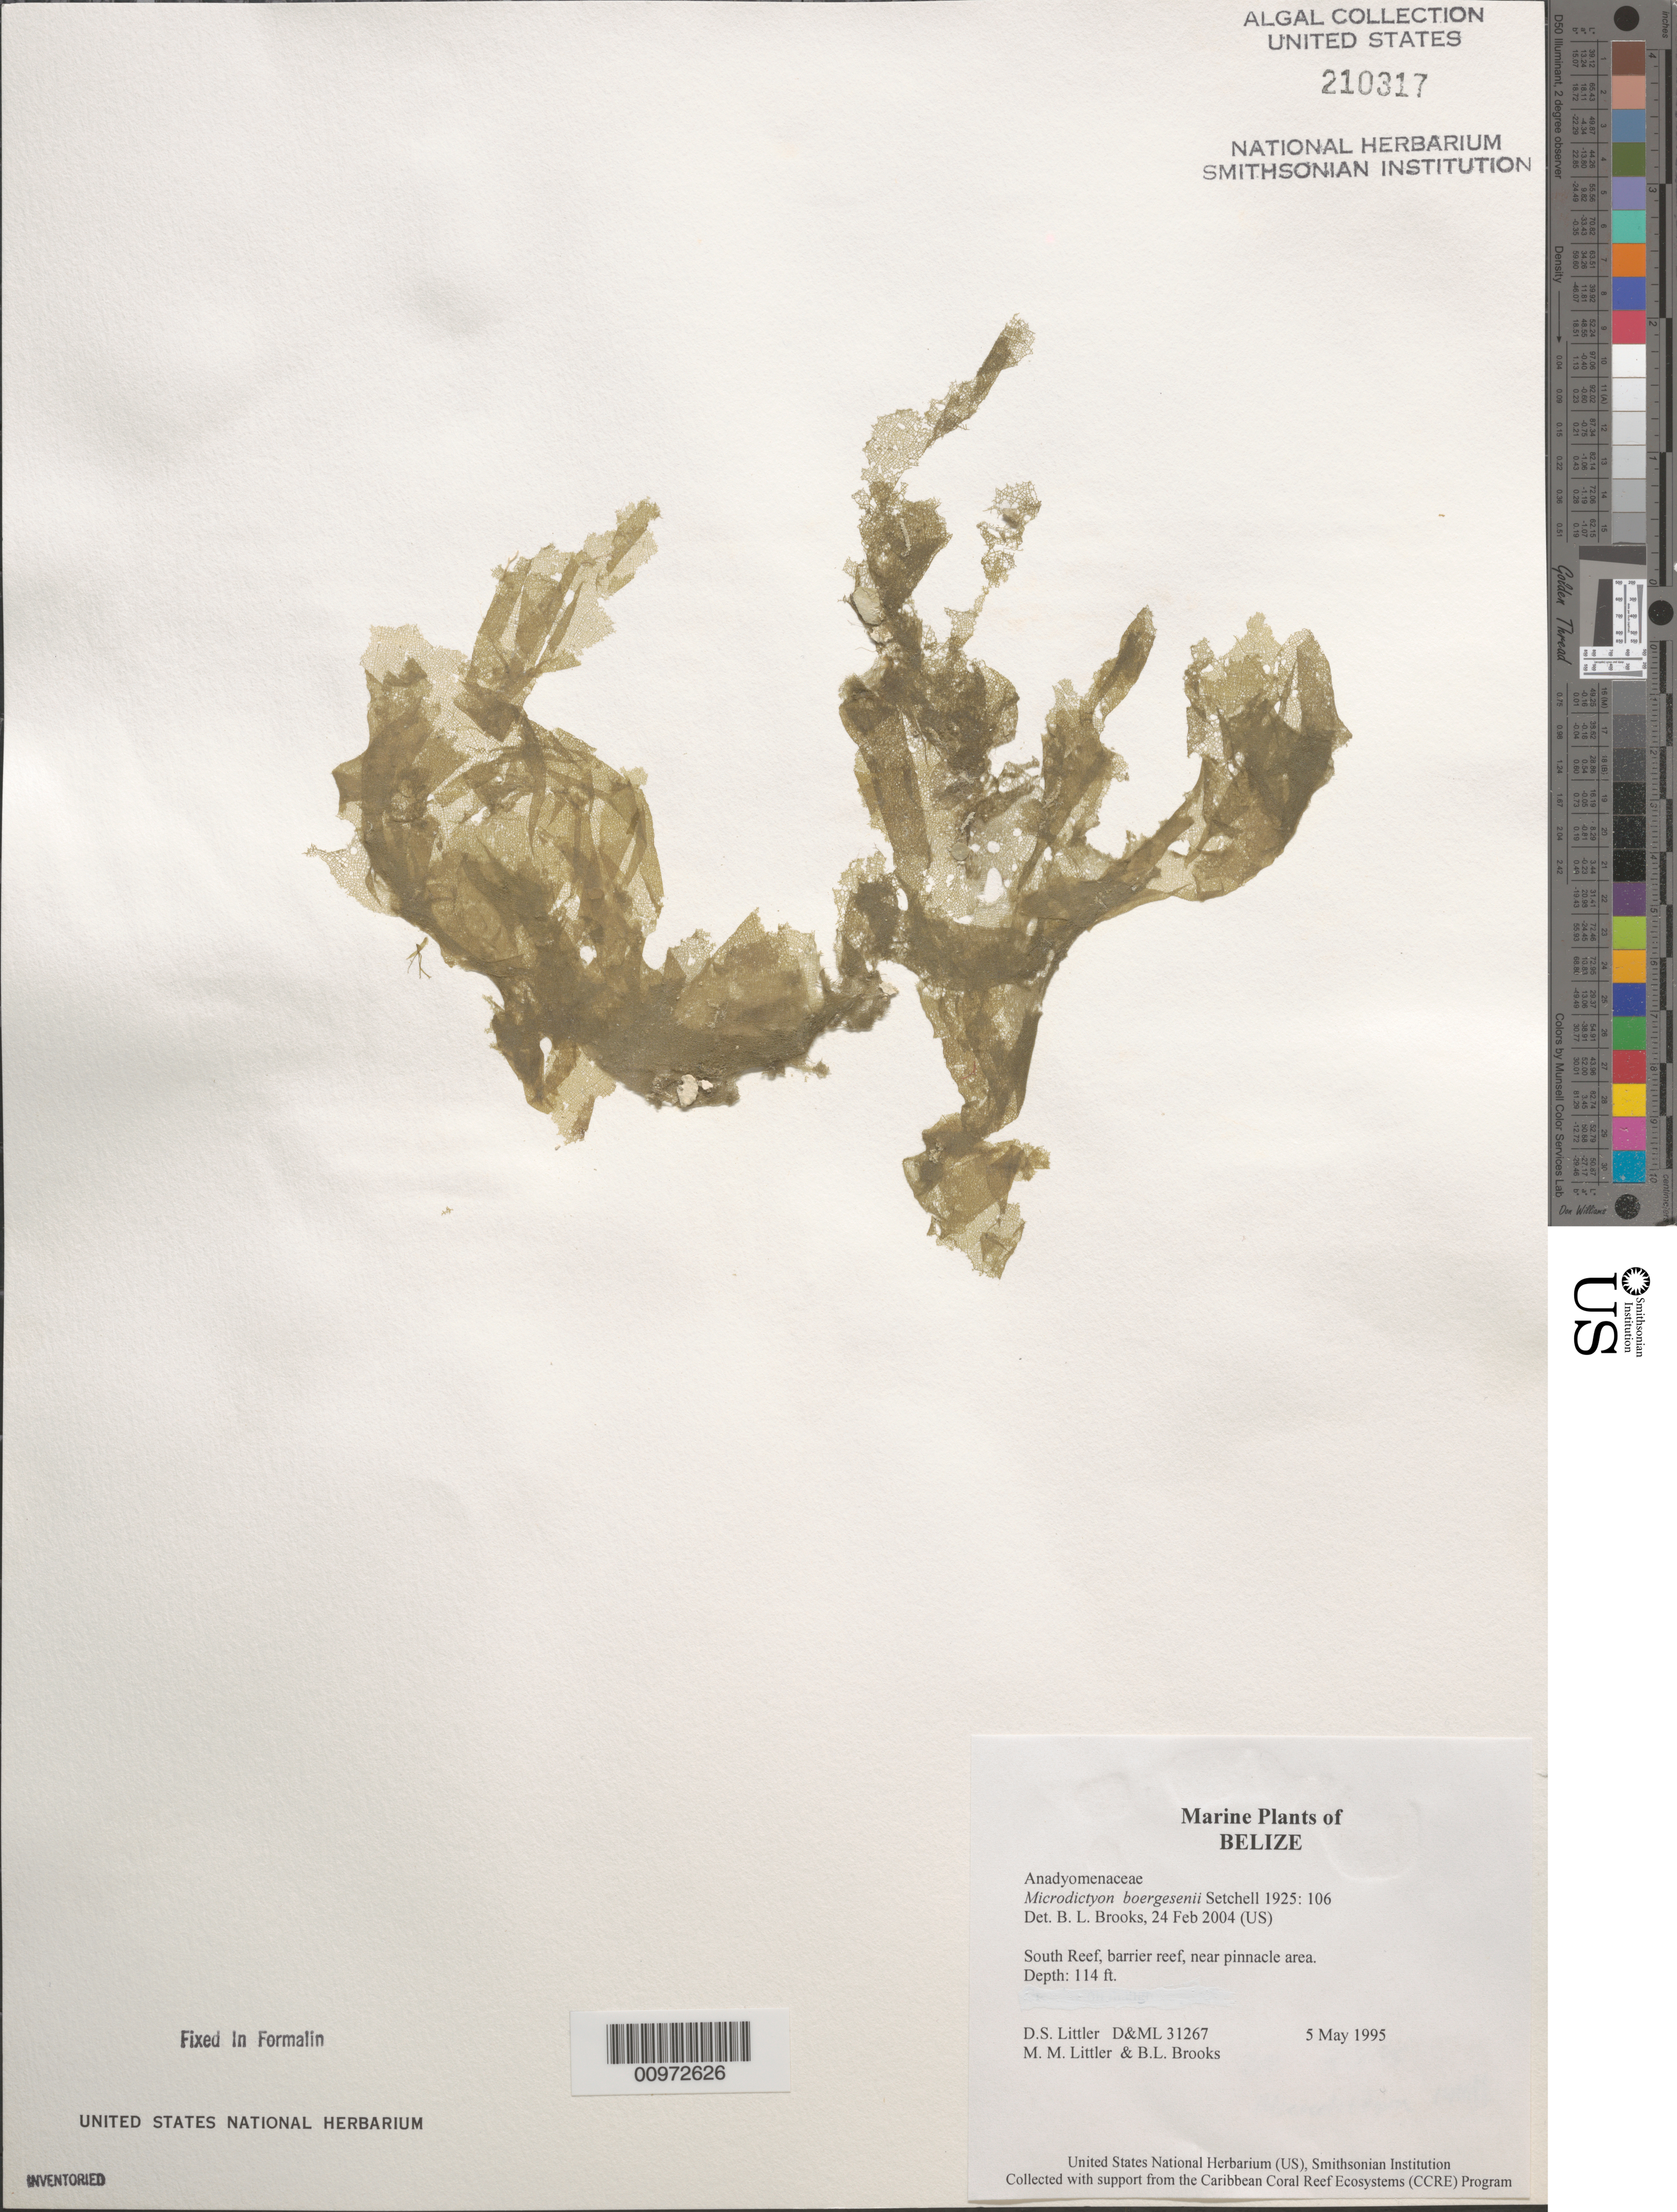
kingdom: Plantae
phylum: Chlorophyta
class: Ulvophyceae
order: Cladophorales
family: Anadyomenaceae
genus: Microdictyon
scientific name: Microdictyon boergesenii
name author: Setch.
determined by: Brooks, B. L., (BOT), Smithsonian Institution - National Museum of Natural History (UNITED STATES)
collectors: D. S. Littler, M. M. Littler & B. Brooks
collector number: D&ML 31267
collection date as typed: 05 May 1995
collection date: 1995-05-05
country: Belize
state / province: Stann Creek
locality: South Reef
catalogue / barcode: US 210317